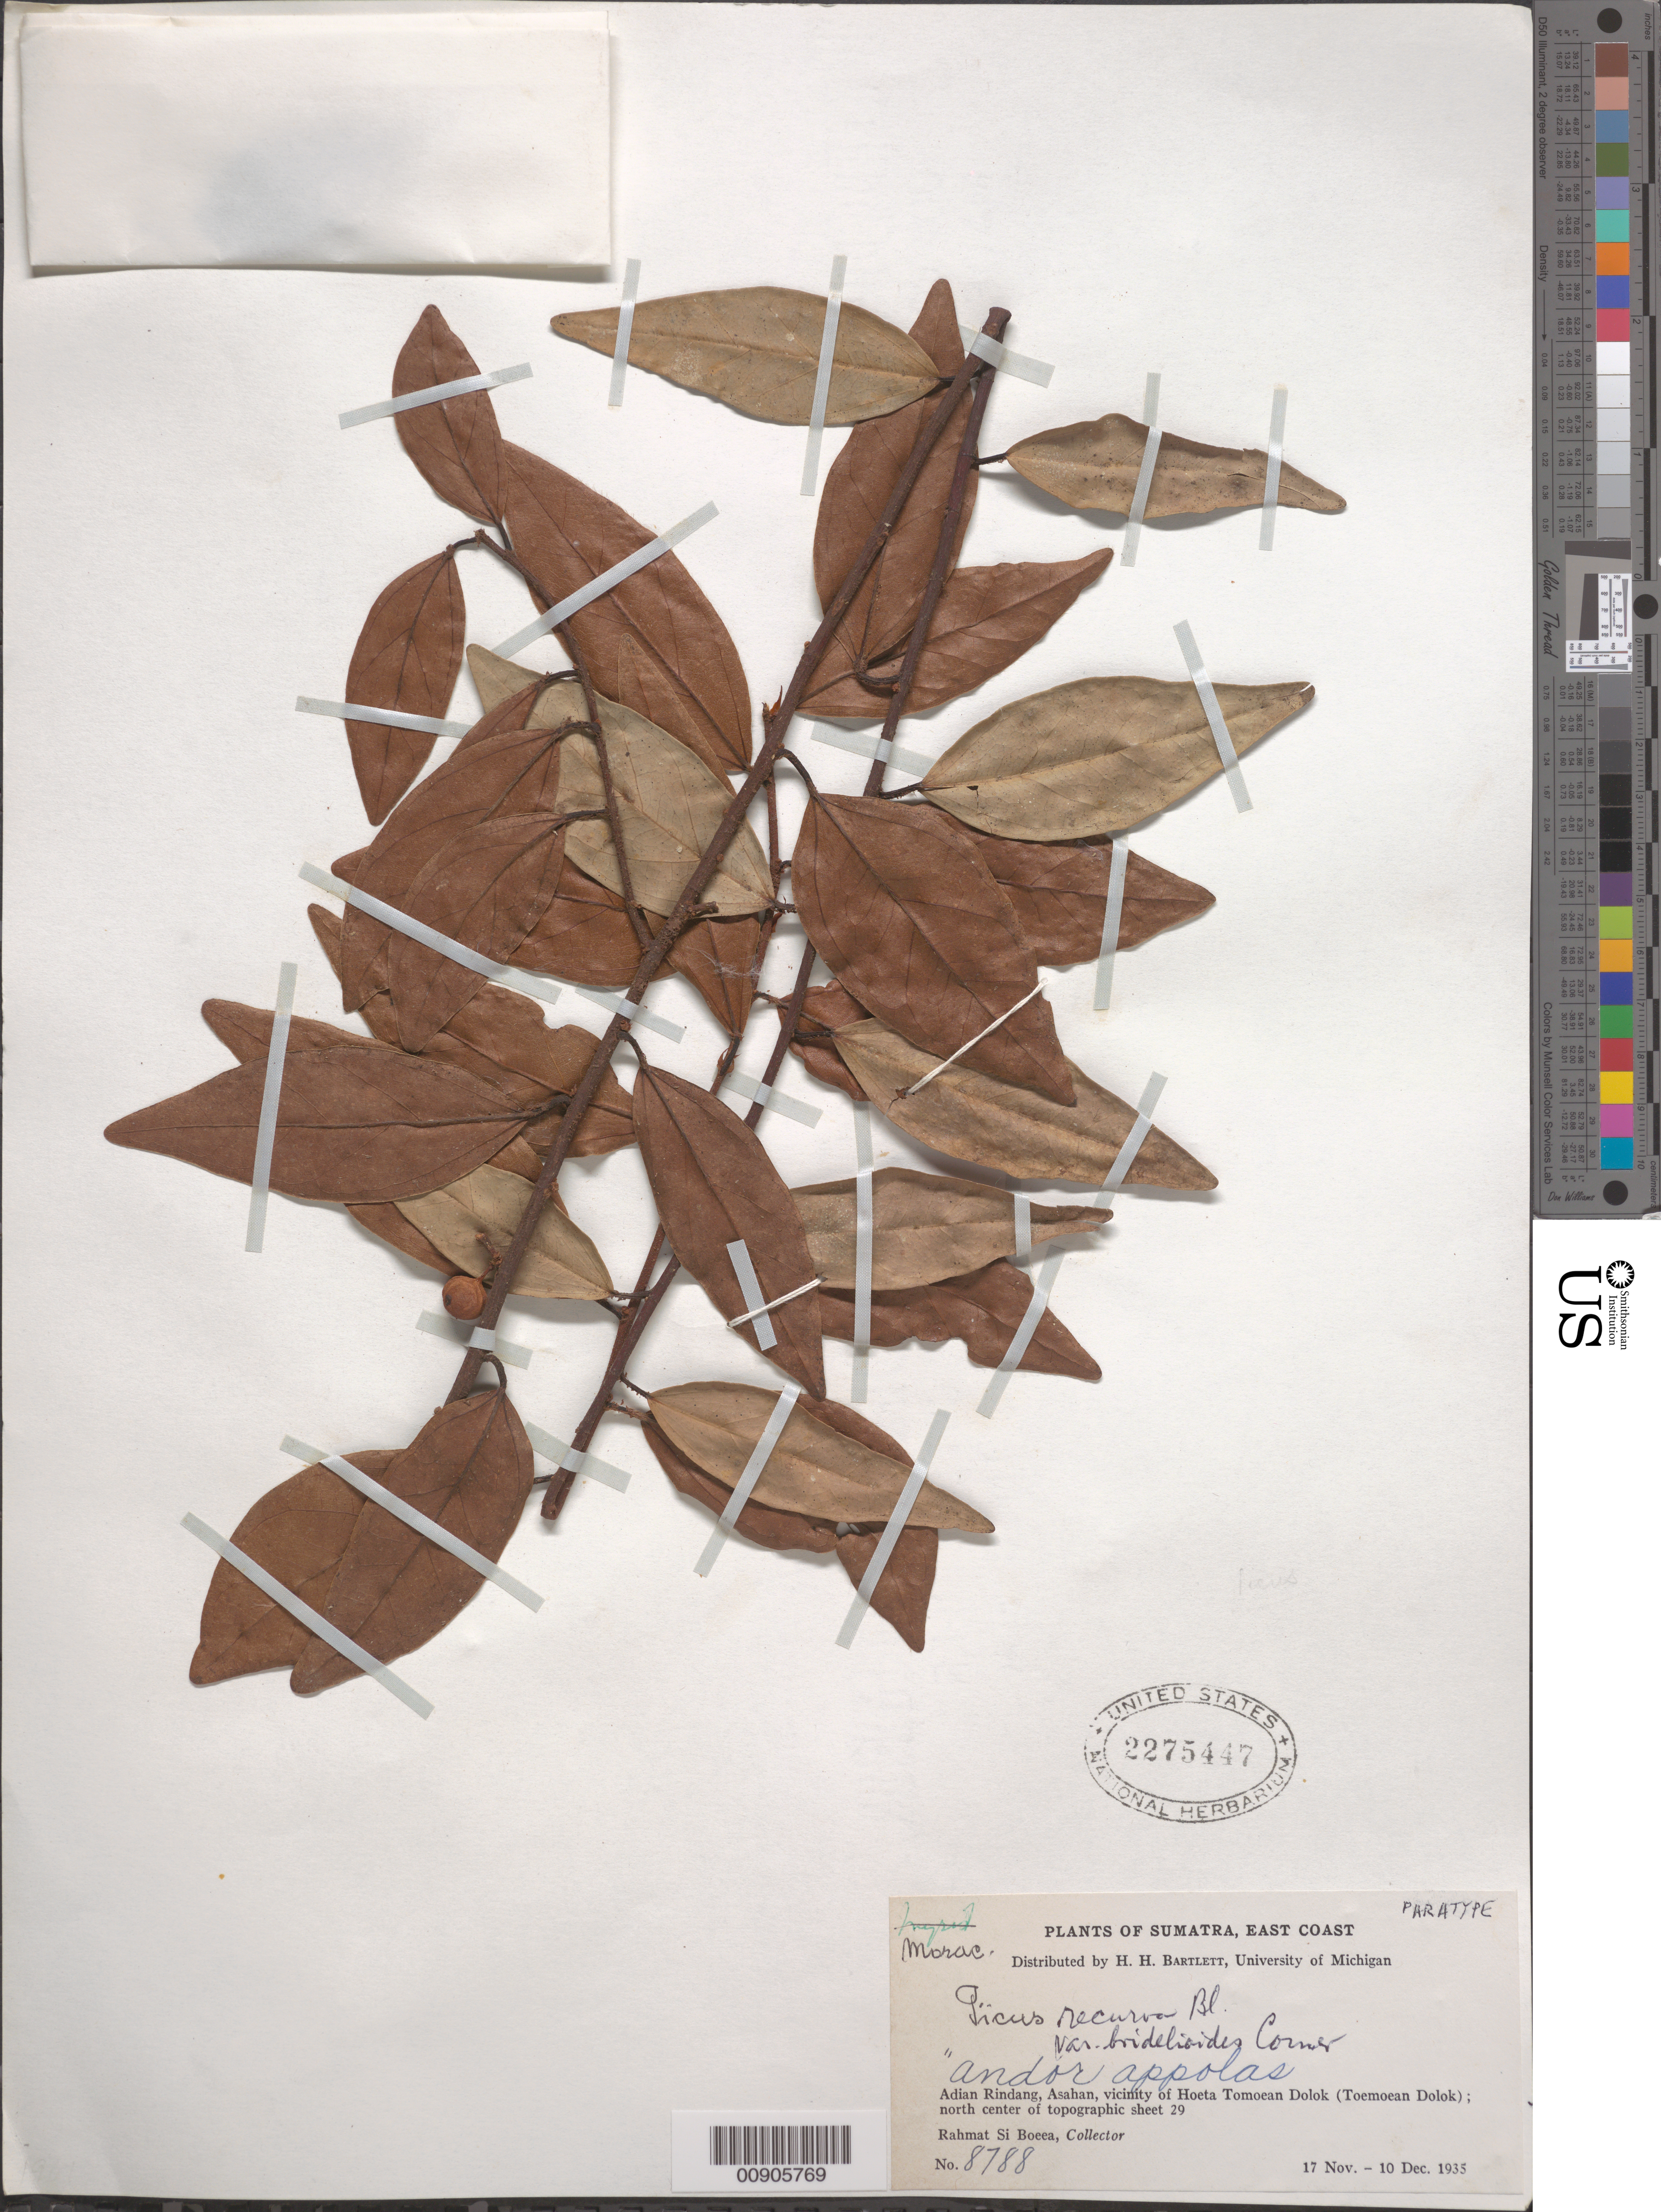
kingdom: Plantae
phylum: Tracheophyta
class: Magnoliopsida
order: Rosales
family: Moraceae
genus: Ficus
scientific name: Ficus recurva var. bridelioides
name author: Corner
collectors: Rahmat Si Boeea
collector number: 8788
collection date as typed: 17 Nov 1935 to 10 Dec 1935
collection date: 1935-11-17/1935-12-10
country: Indonesia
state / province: Sumatra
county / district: Aceh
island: Sumatra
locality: Adian Rindang, Asahan, vicinity of Hoeta Tomoean Dolok (Toemoean Dolok)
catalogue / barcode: US 2275447